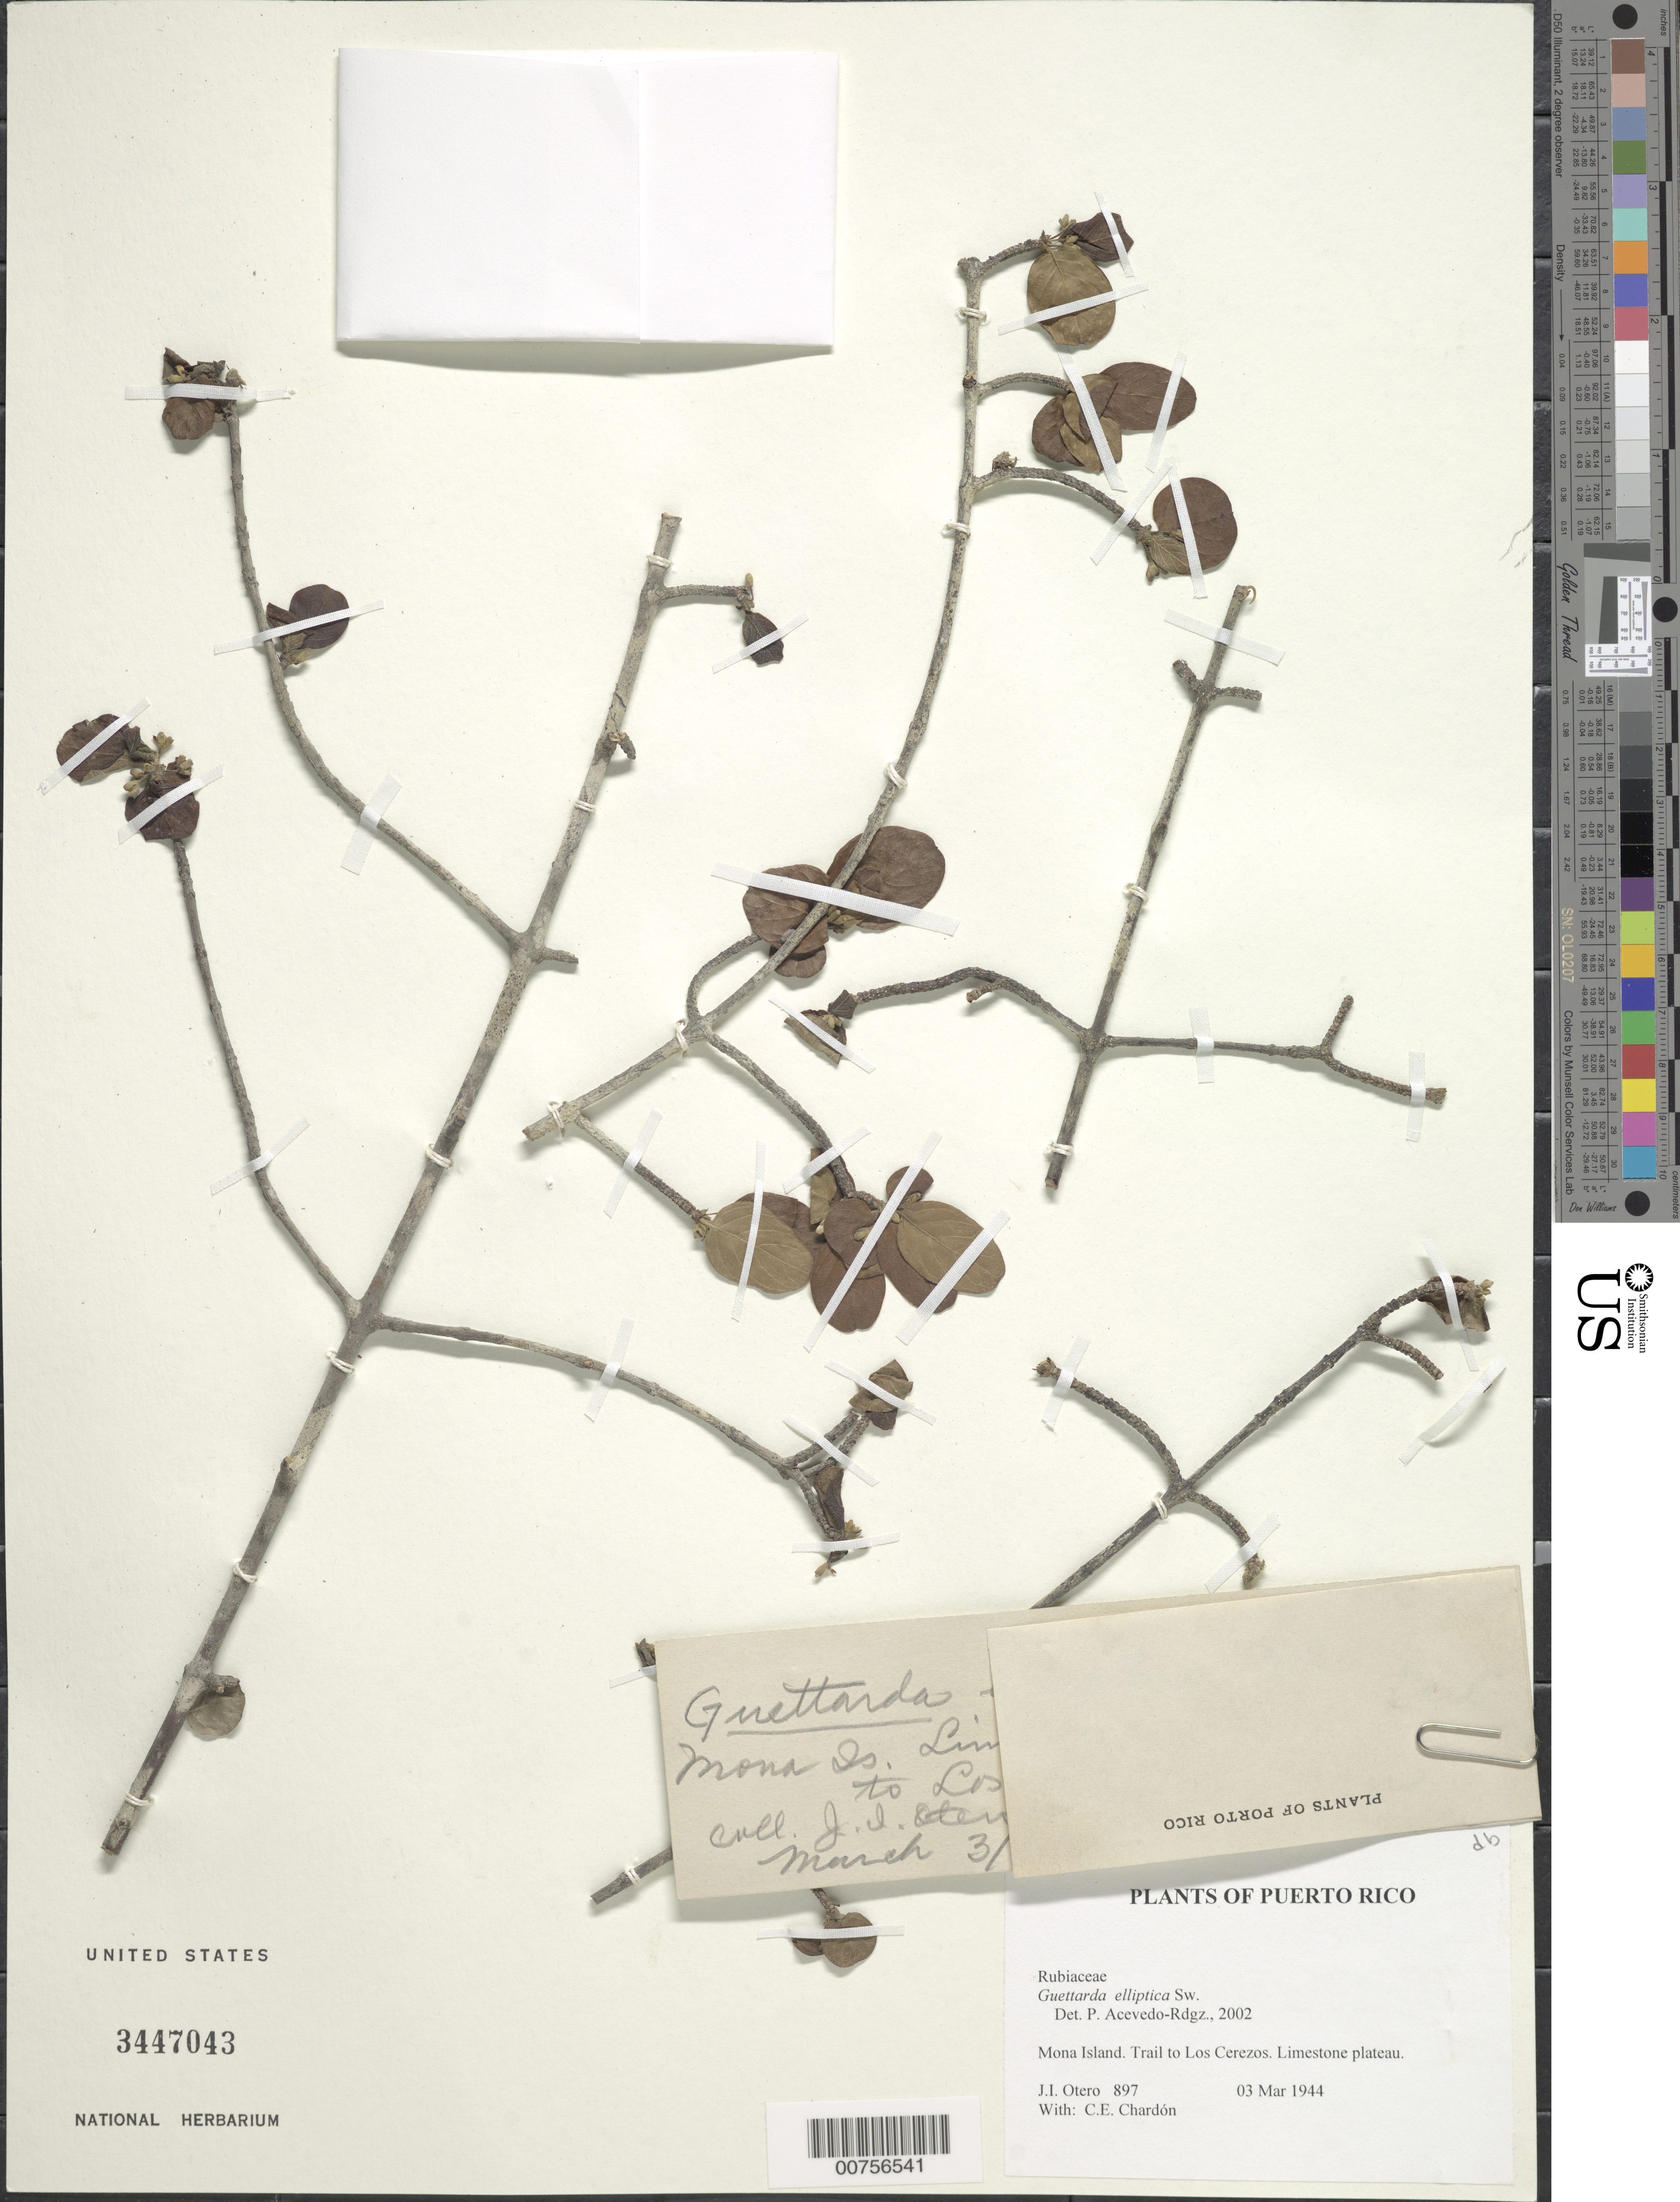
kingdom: Plantae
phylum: Tracheophyta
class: Magnoliopsida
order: Gentianales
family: Rubiaceae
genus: Guettarda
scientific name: Guettarda elliptica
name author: Sw.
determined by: Acevedo-Rodríguez, P., (BOT), Smithsonian Institution - National Museum of Natural History (UNITED STATES)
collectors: J. Otero & C. E. Chardón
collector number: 897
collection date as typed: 03 Mar 1944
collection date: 1944-03-03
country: Puerto Rico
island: Mona I.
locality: Trail to Los Cerezos. Limestone plateau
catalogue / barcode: US 3447043